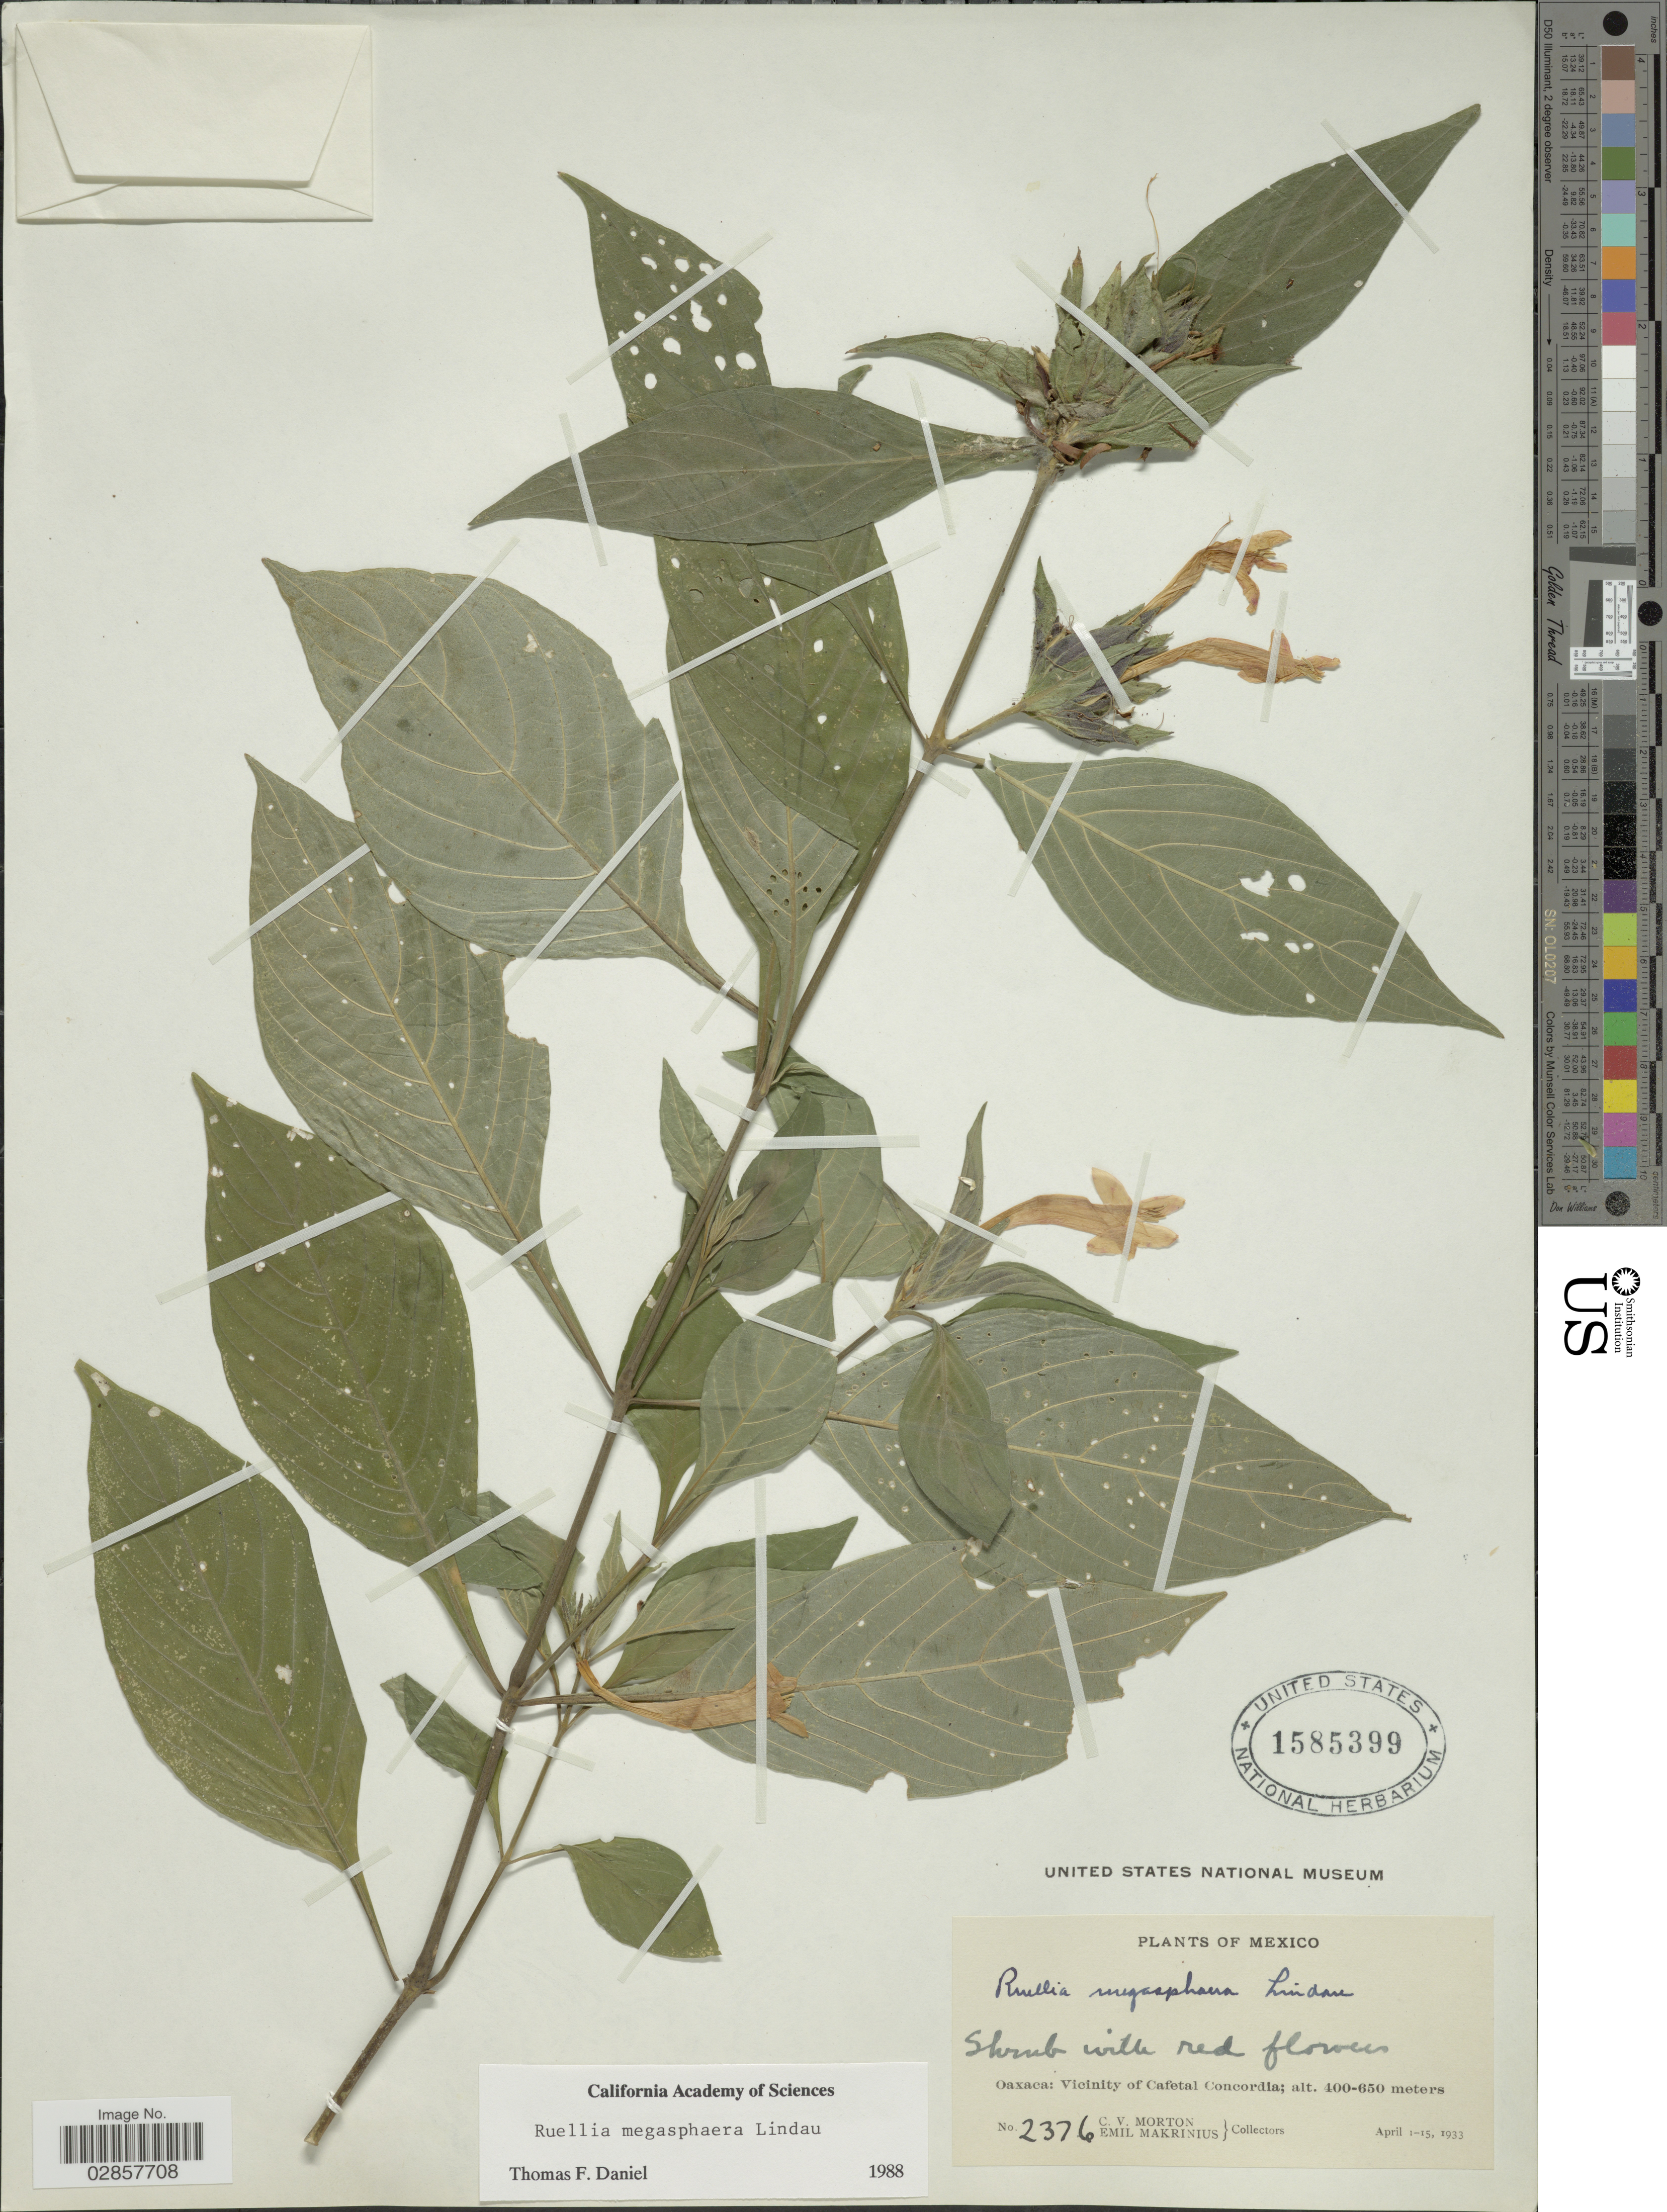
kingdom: Plantae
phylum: Tracheophyta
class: Magnoliopsida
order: Lamiales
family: Acanthaceae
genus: Ruellia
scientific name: Ruellia megasphaera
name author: Lindau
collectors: C. V. Morton & E. Makrinius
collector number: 2376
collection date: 1933-04-01/1933-04-15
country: Mexico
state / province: Oaxaca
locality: Vicinity of Cafetal Concordia.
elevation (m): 400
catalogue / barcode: US 1585399